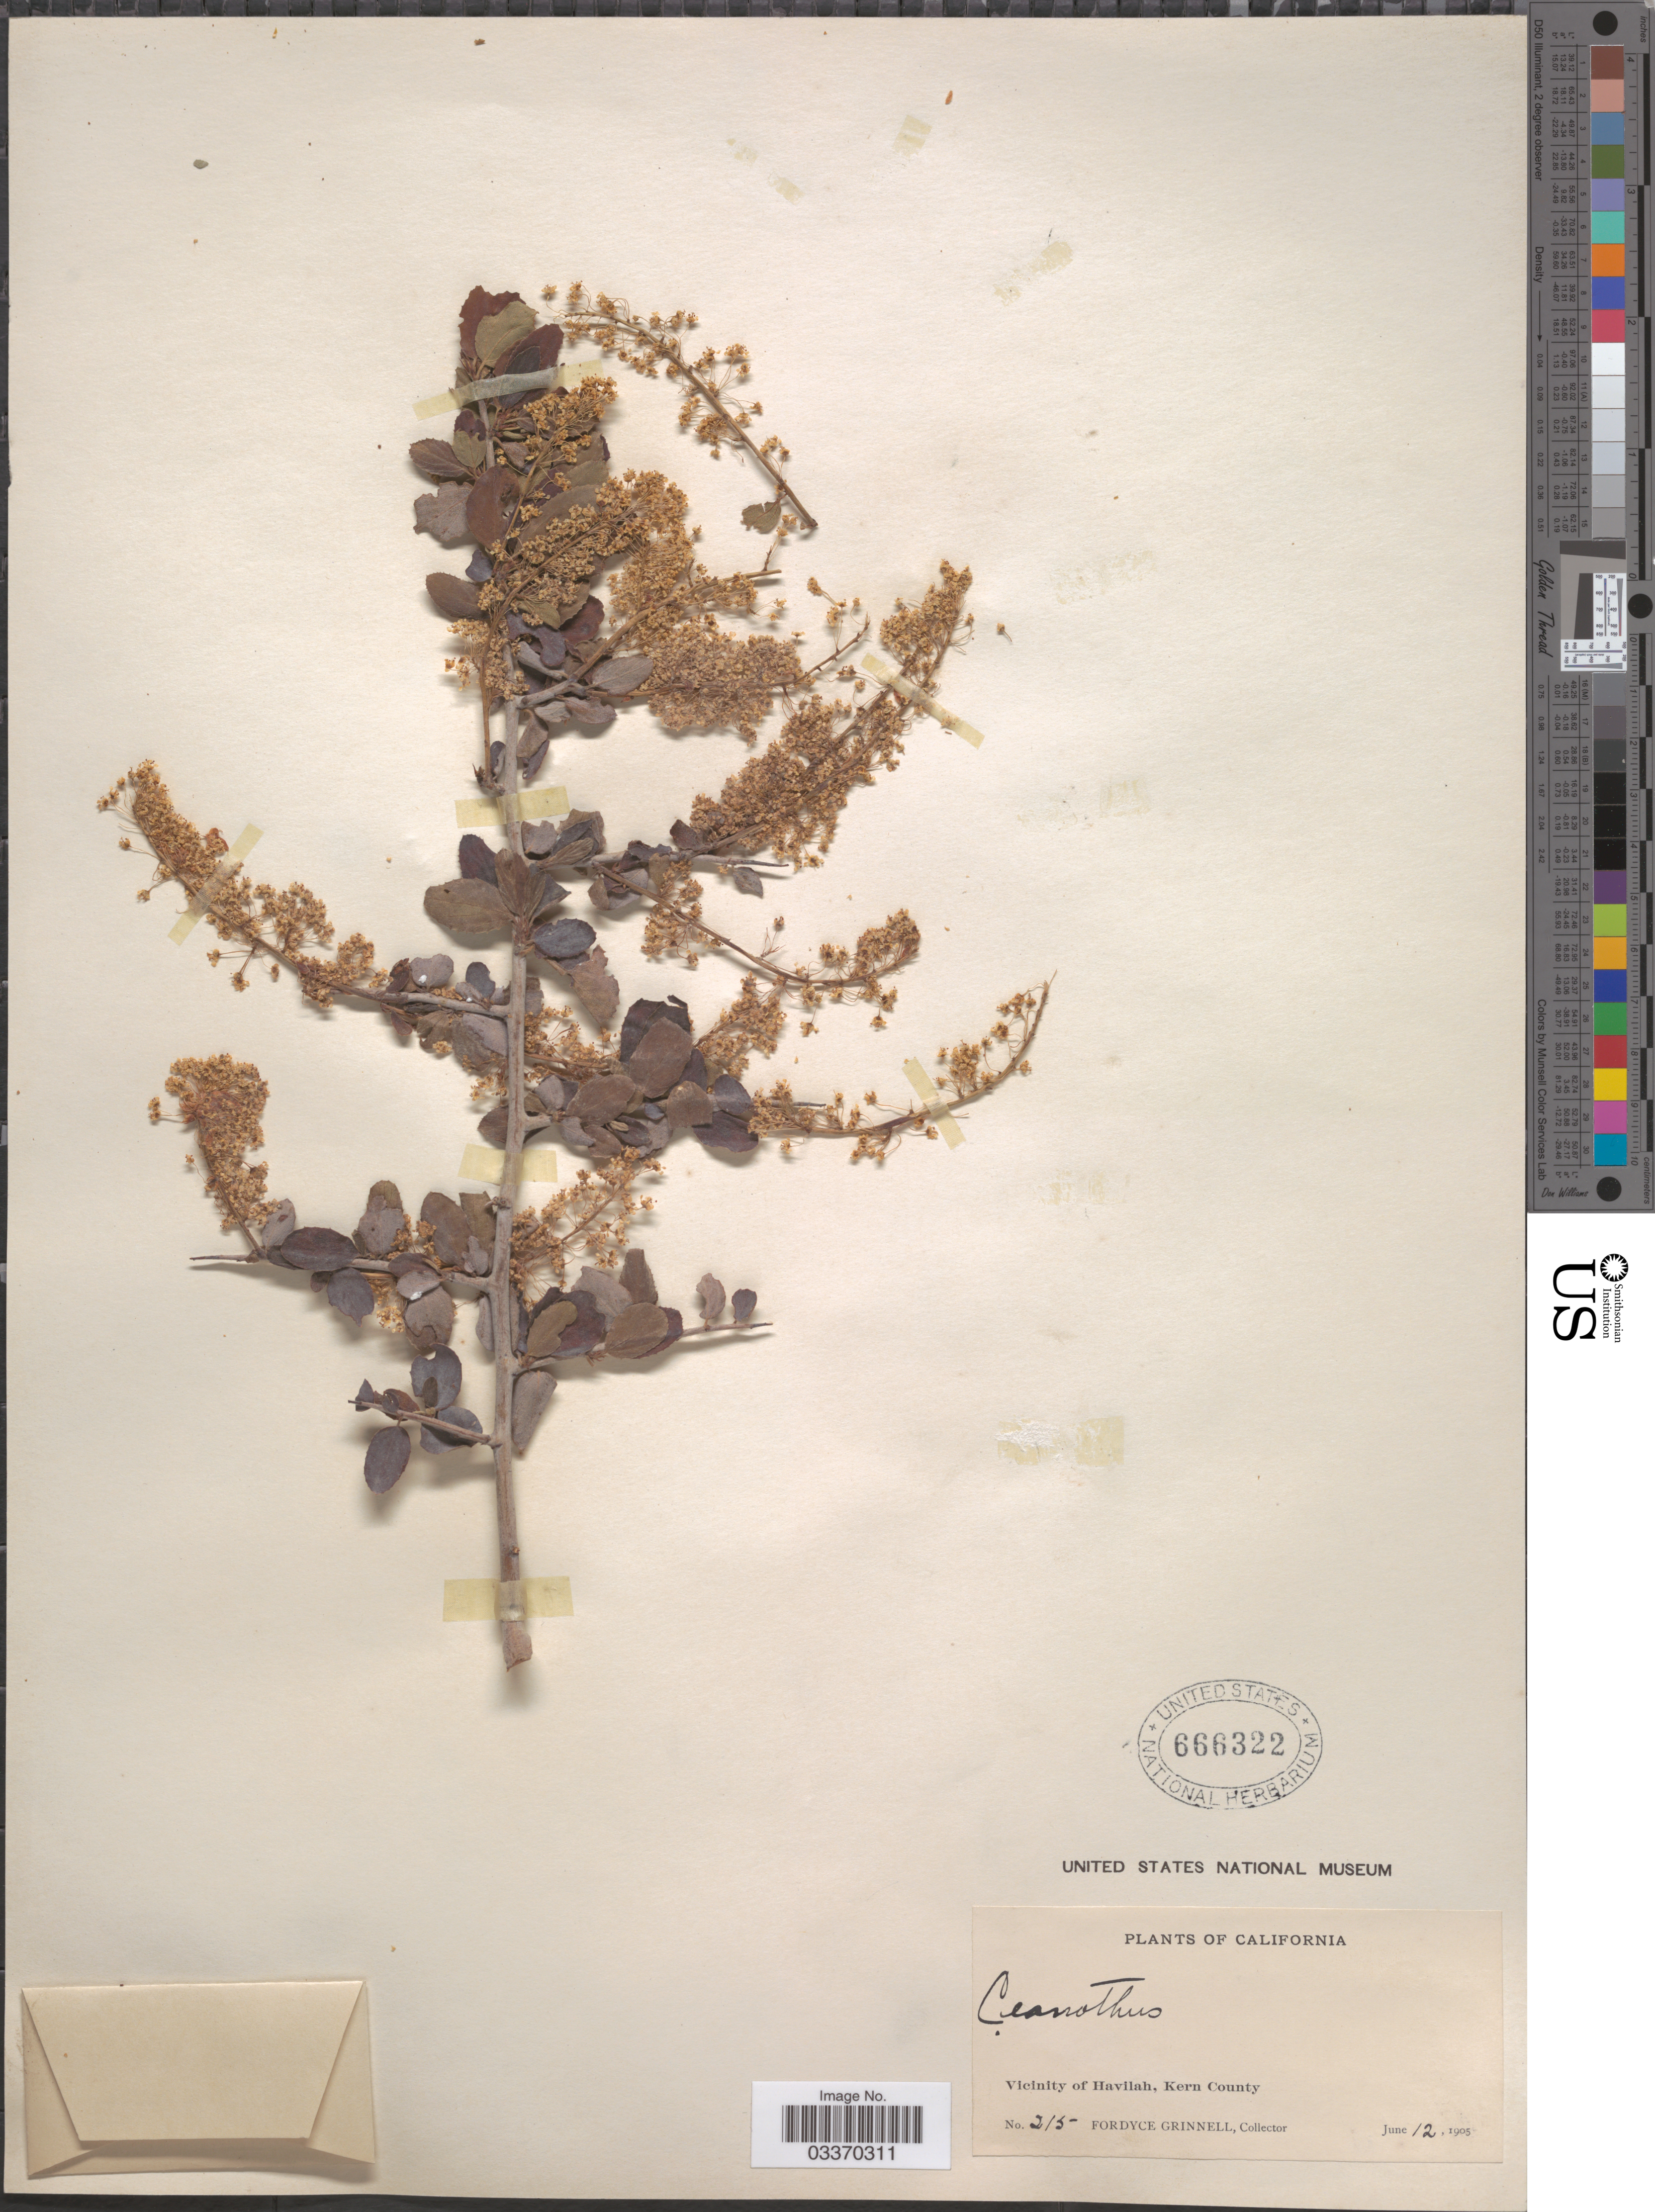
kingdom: Plantae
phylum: Tracheophyta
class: Magnoliopsida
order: Rosales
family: Rhamnaceae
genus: Ceanothus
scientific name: Ceanothus sorediatus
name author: Hook. & Arn.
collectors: F. Grinnell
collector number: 215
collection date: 1905-06-12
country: United States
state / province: California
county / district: Kern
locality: Vicinity of Havilah, Kern County.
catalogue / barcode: US 666322